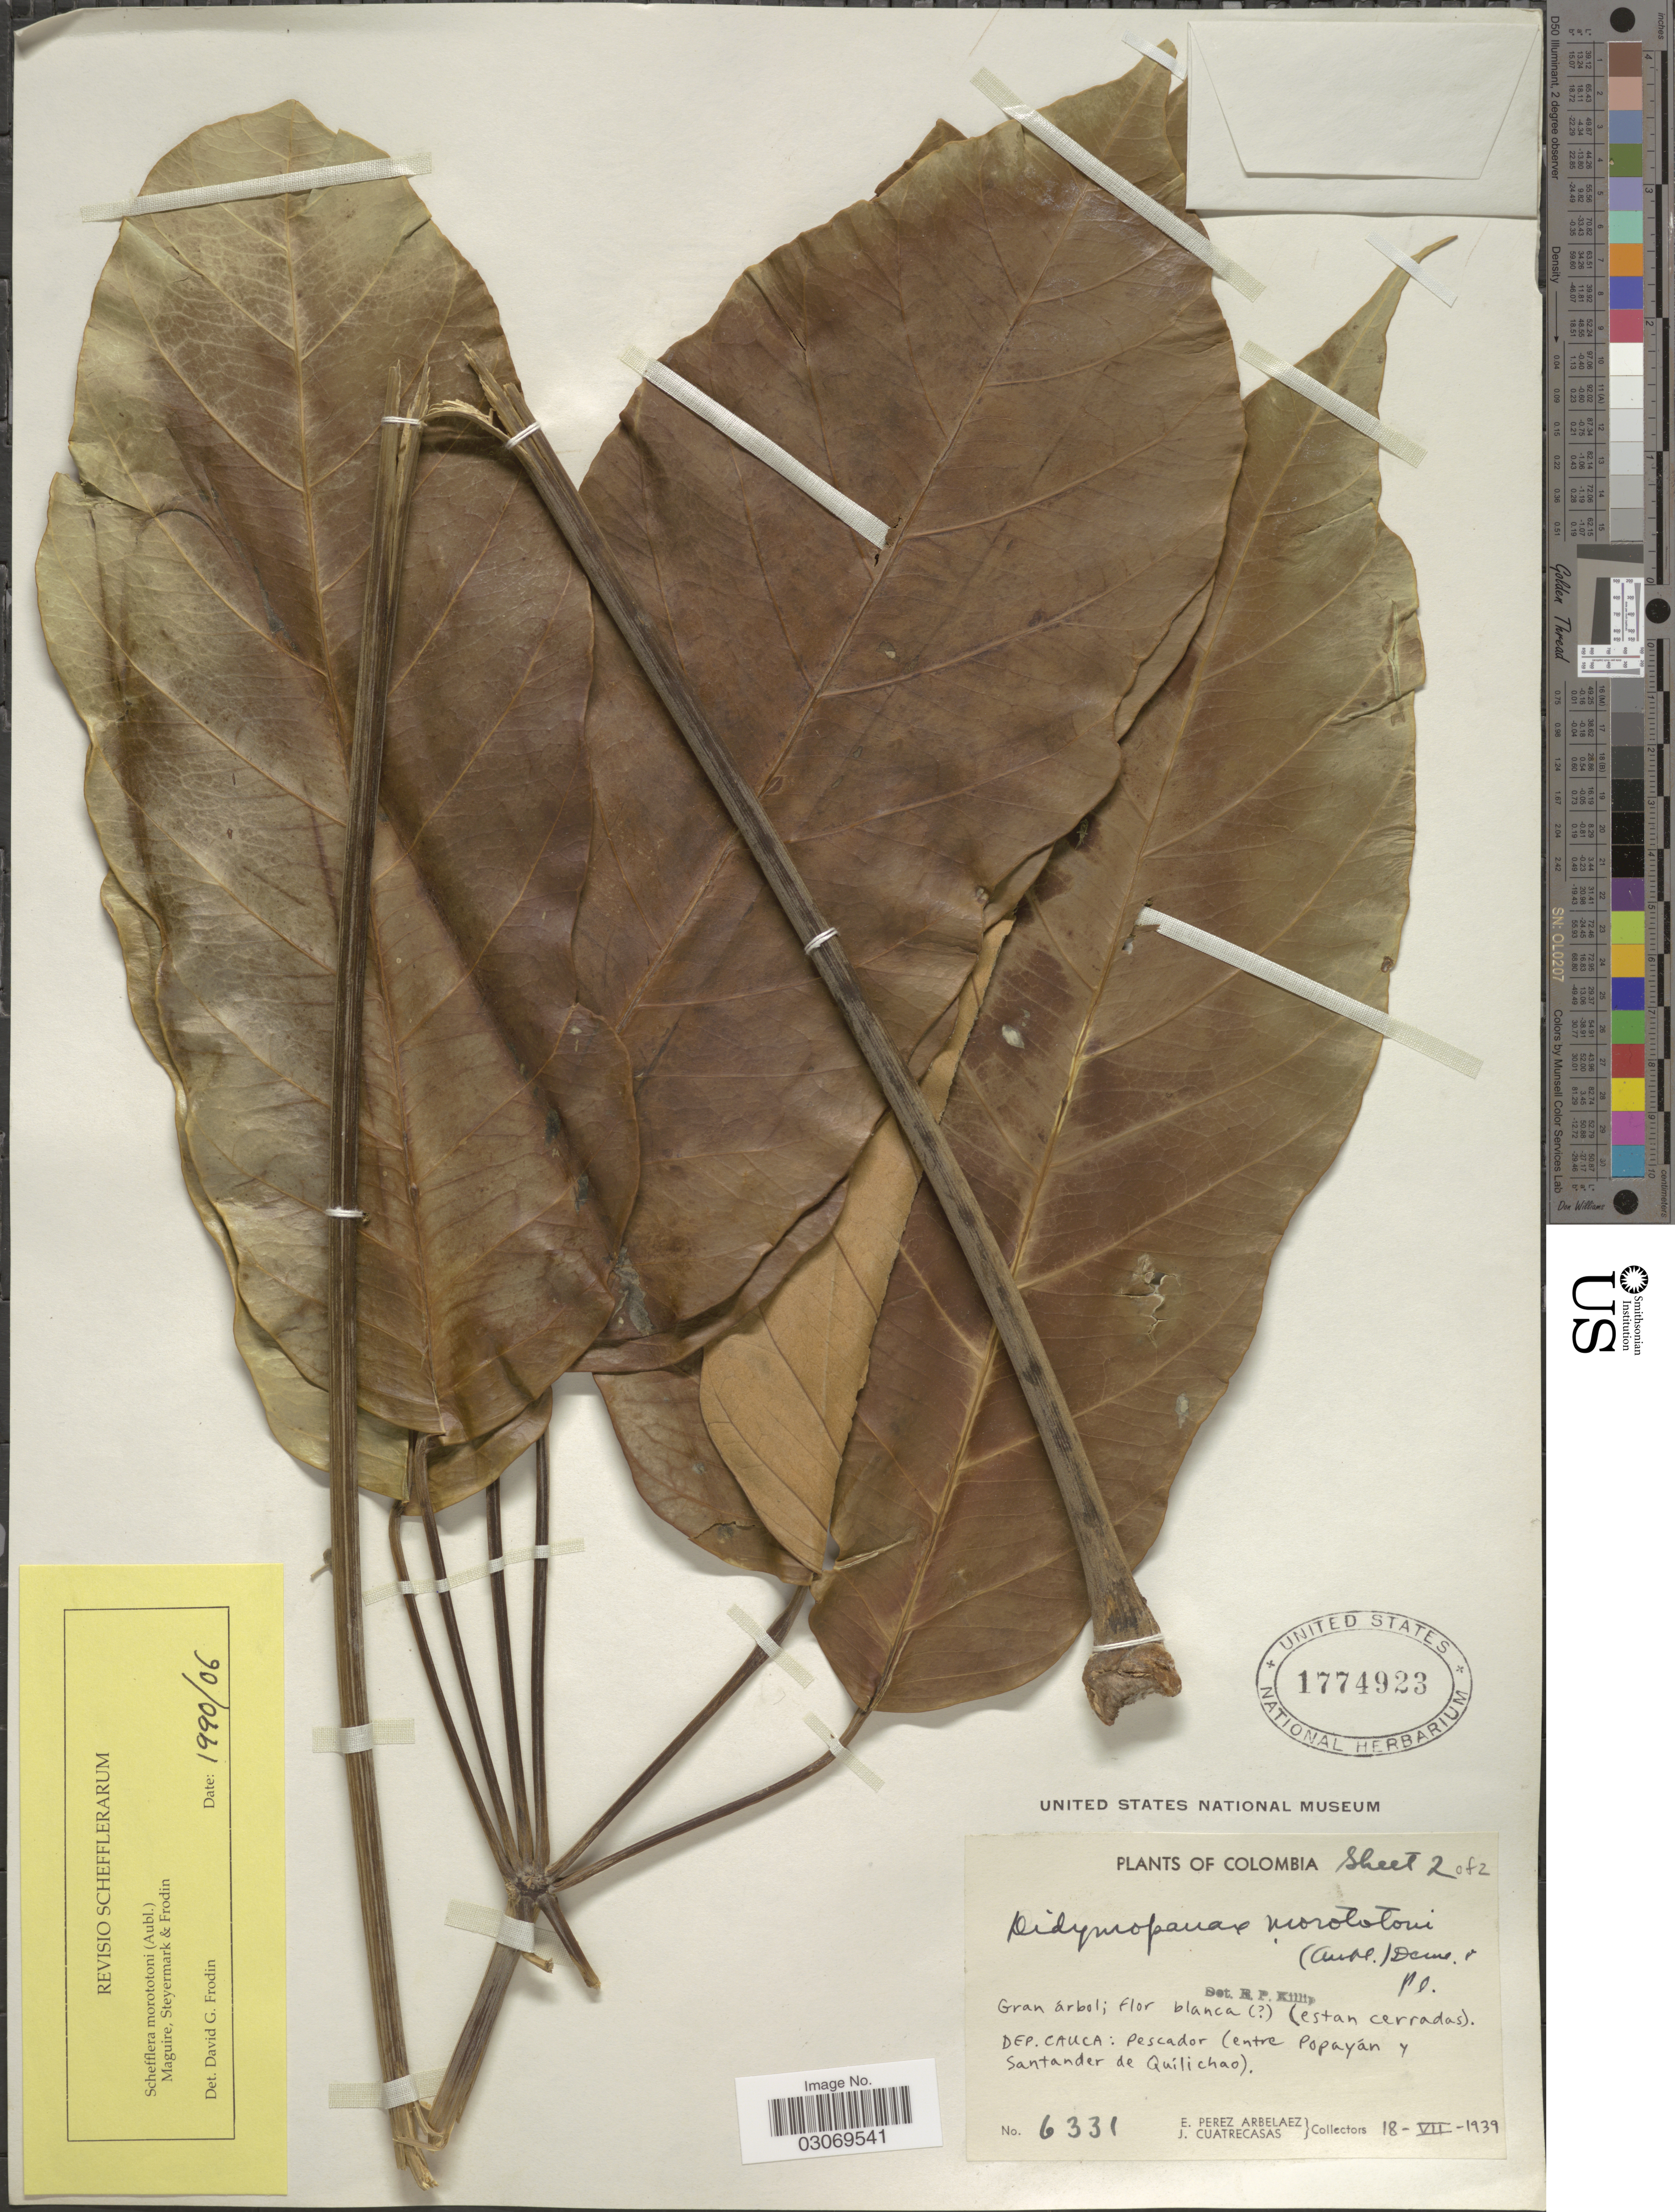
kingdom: Plantae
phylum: Tracheophyta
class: Magnoliopsida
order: Apiales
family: Araliaceae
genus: Schefflera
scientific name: Schefflera morototoni (Aubl.) Maguire, Steyerm. & Frodin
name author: (Aubl.) Maguire et al.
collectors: E. Pérez Arbeláez & J. Cuatrecasas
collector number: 6331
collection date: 1939-07-18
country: Colombia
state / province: Cauca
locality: Dep. Cauca: Pescador (entre Popayán y Santander de Quilichao).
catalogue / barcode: US 1774923